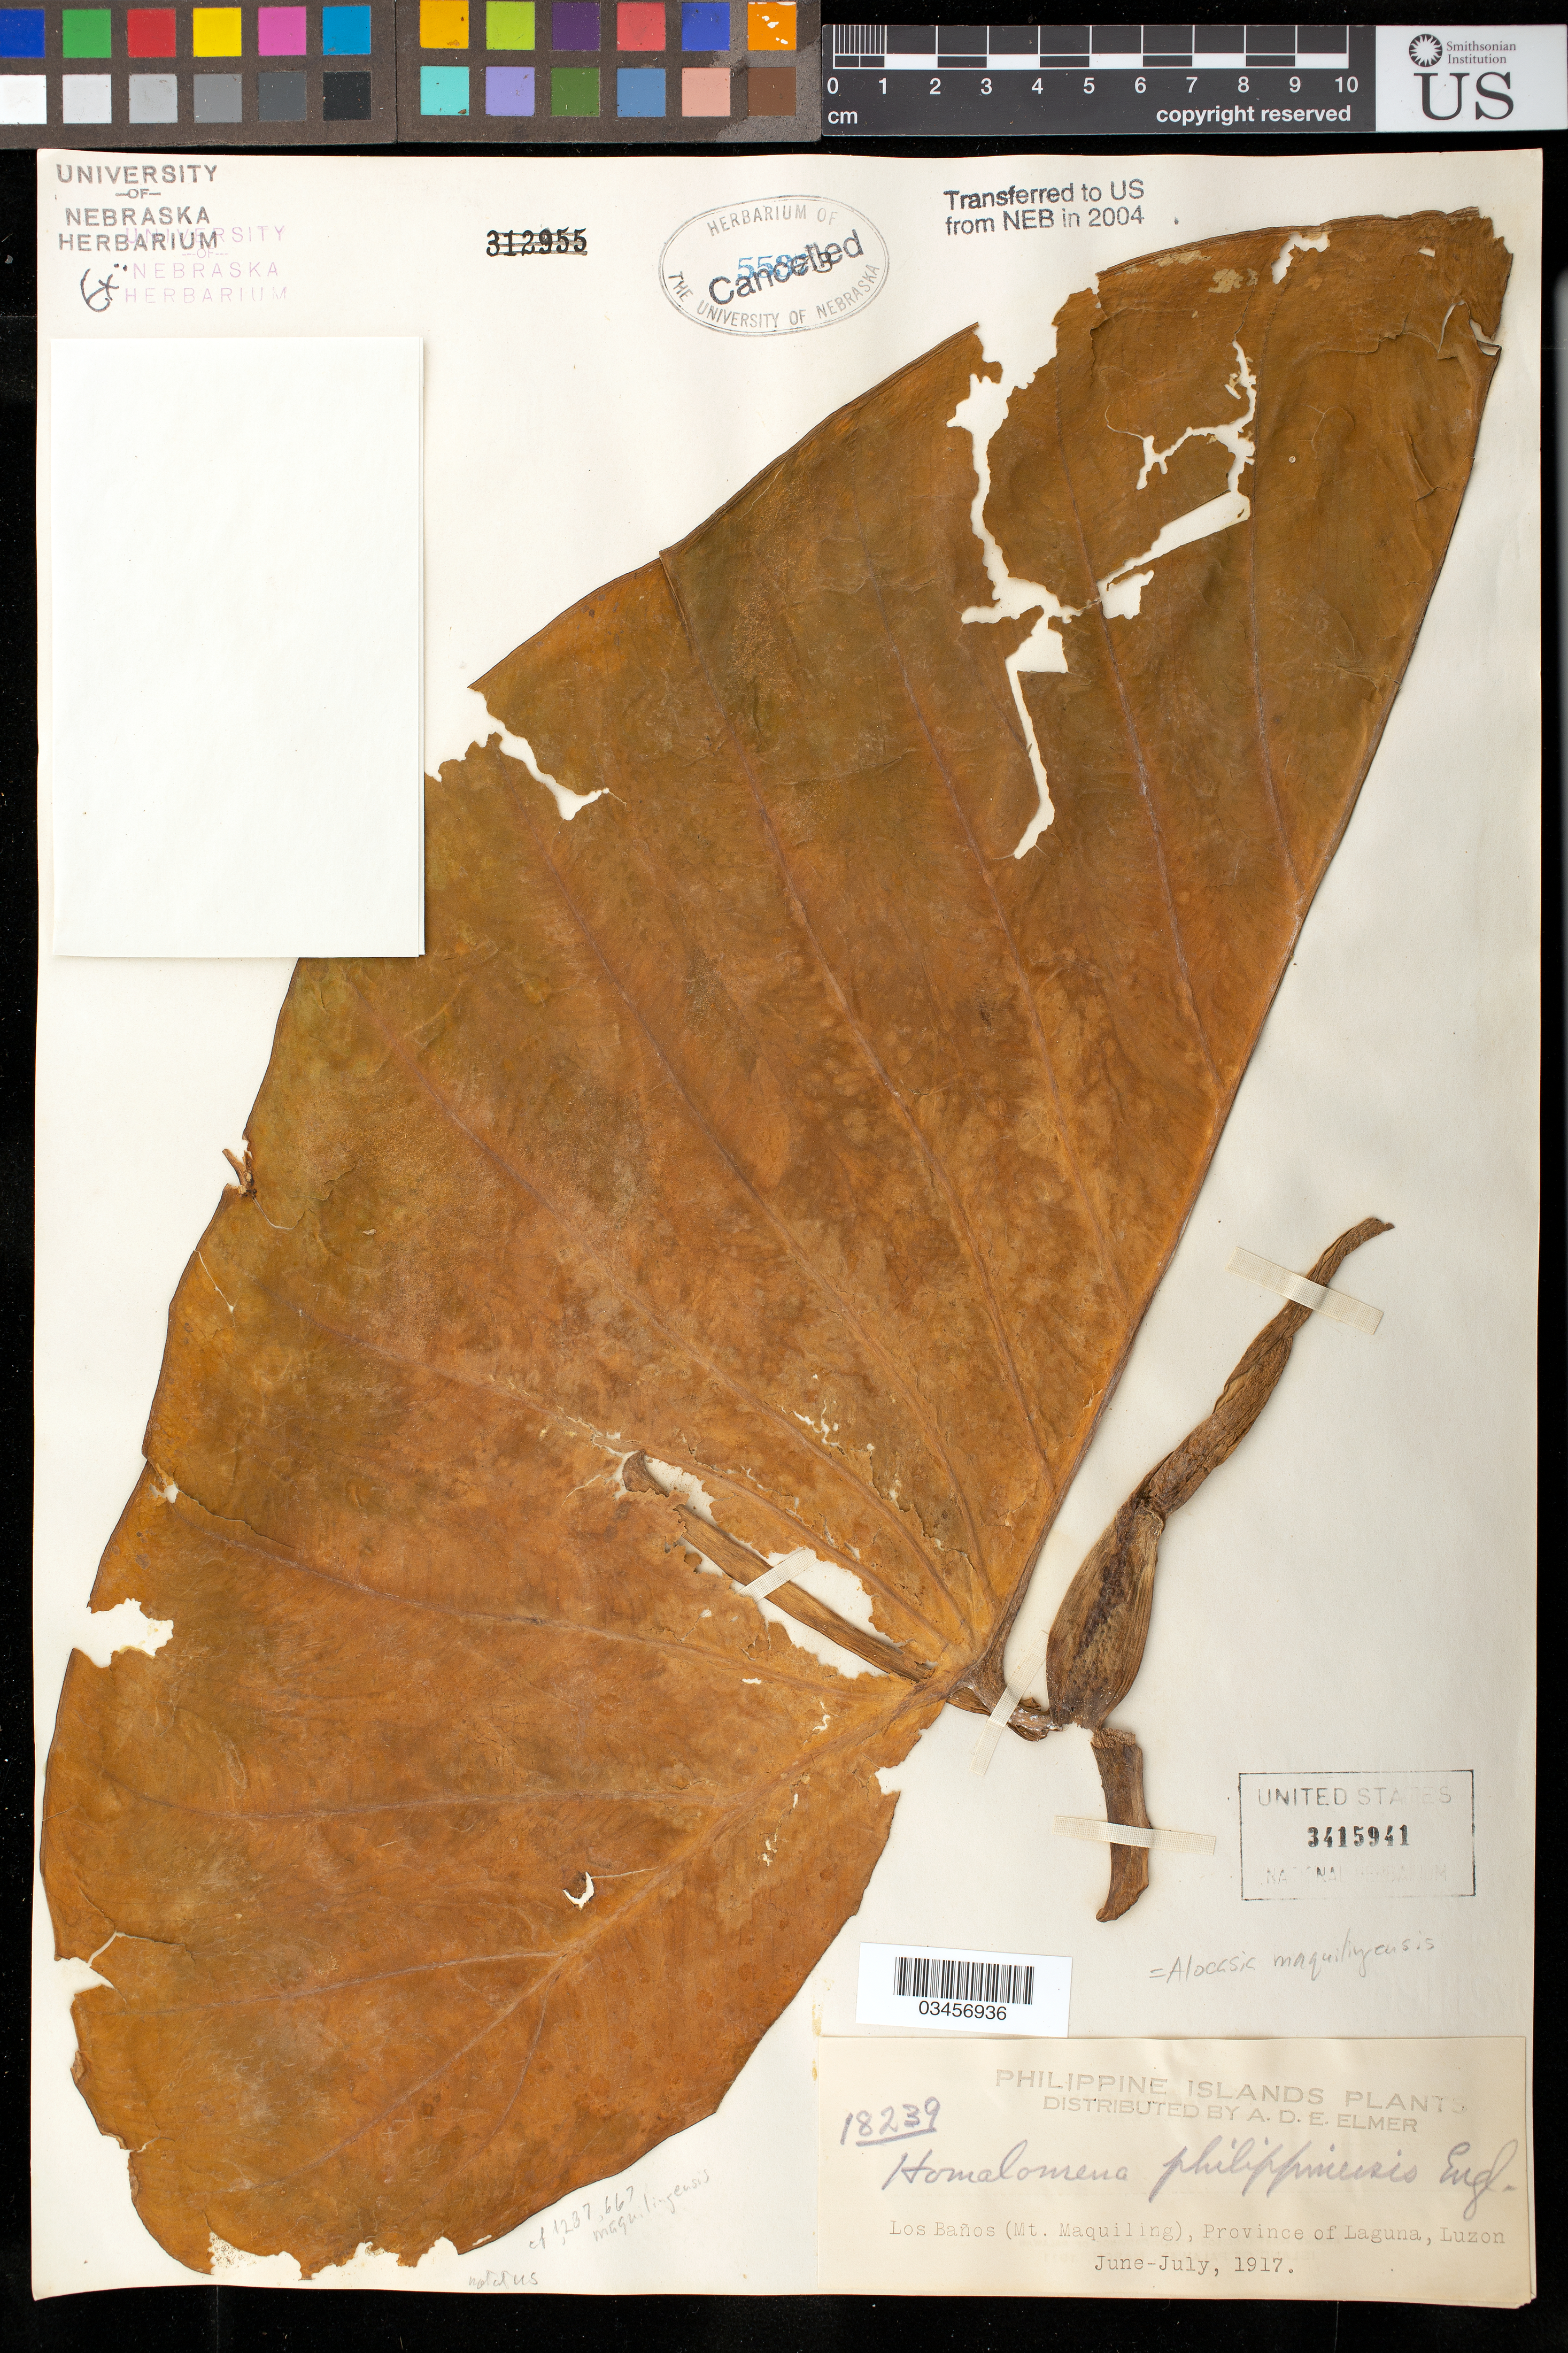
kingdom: Plantae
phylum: Tracheophyta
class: Liliopsida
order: Alismatales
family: Araceae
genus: Homalomena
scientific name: Homalomena philippinensis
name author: Engl.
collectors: A. D. E. Elmer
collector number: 18239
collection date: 1917-06/1917-07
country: Philippines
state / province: Calabarzon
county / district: Laguna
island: Luzon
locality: Los Baños (Mt.Maquiling)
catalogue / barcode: US 3415941